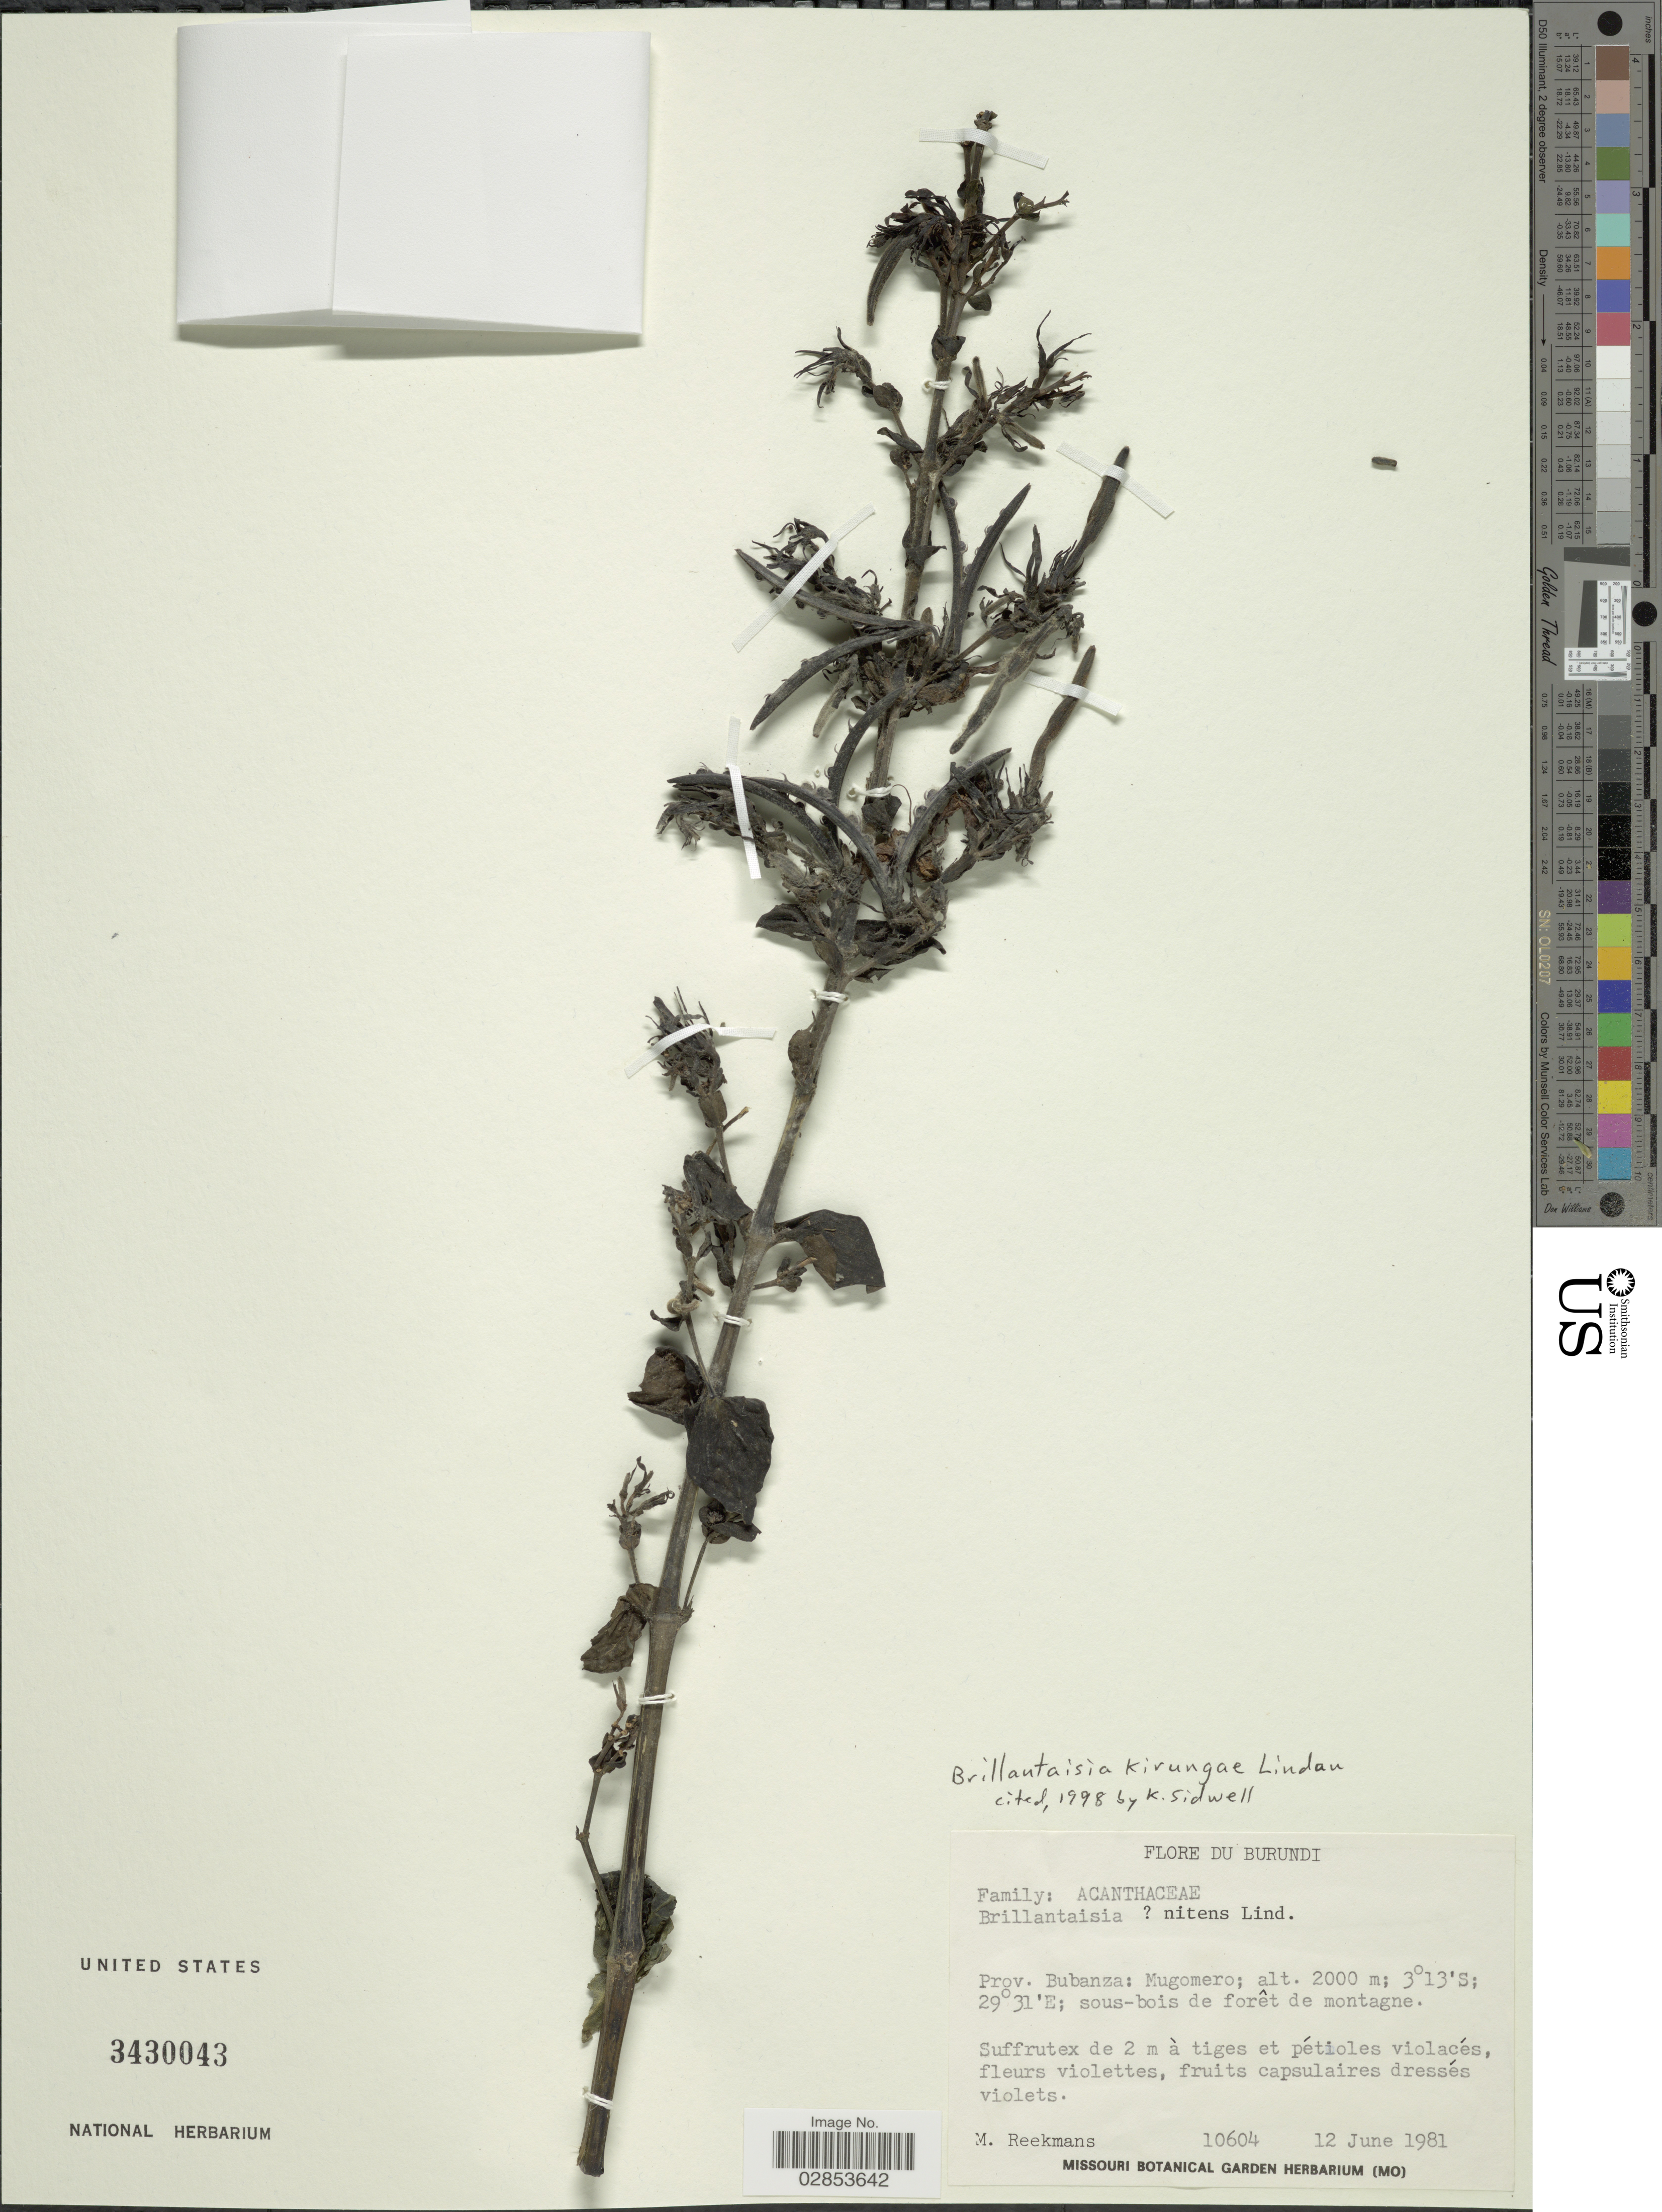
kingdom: Plantae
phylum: Tracheophyta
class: Magnoliopsida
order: Lamiales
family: Acanthaceae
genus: Brillantaisia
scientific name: Brillantaisia kirungae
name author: Lindau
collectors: M. Reekmans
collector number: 10604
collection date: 1981-06-12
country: Burundi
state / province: Bubanza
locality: Mugomero.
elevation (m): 2000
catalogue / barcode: US 3430043